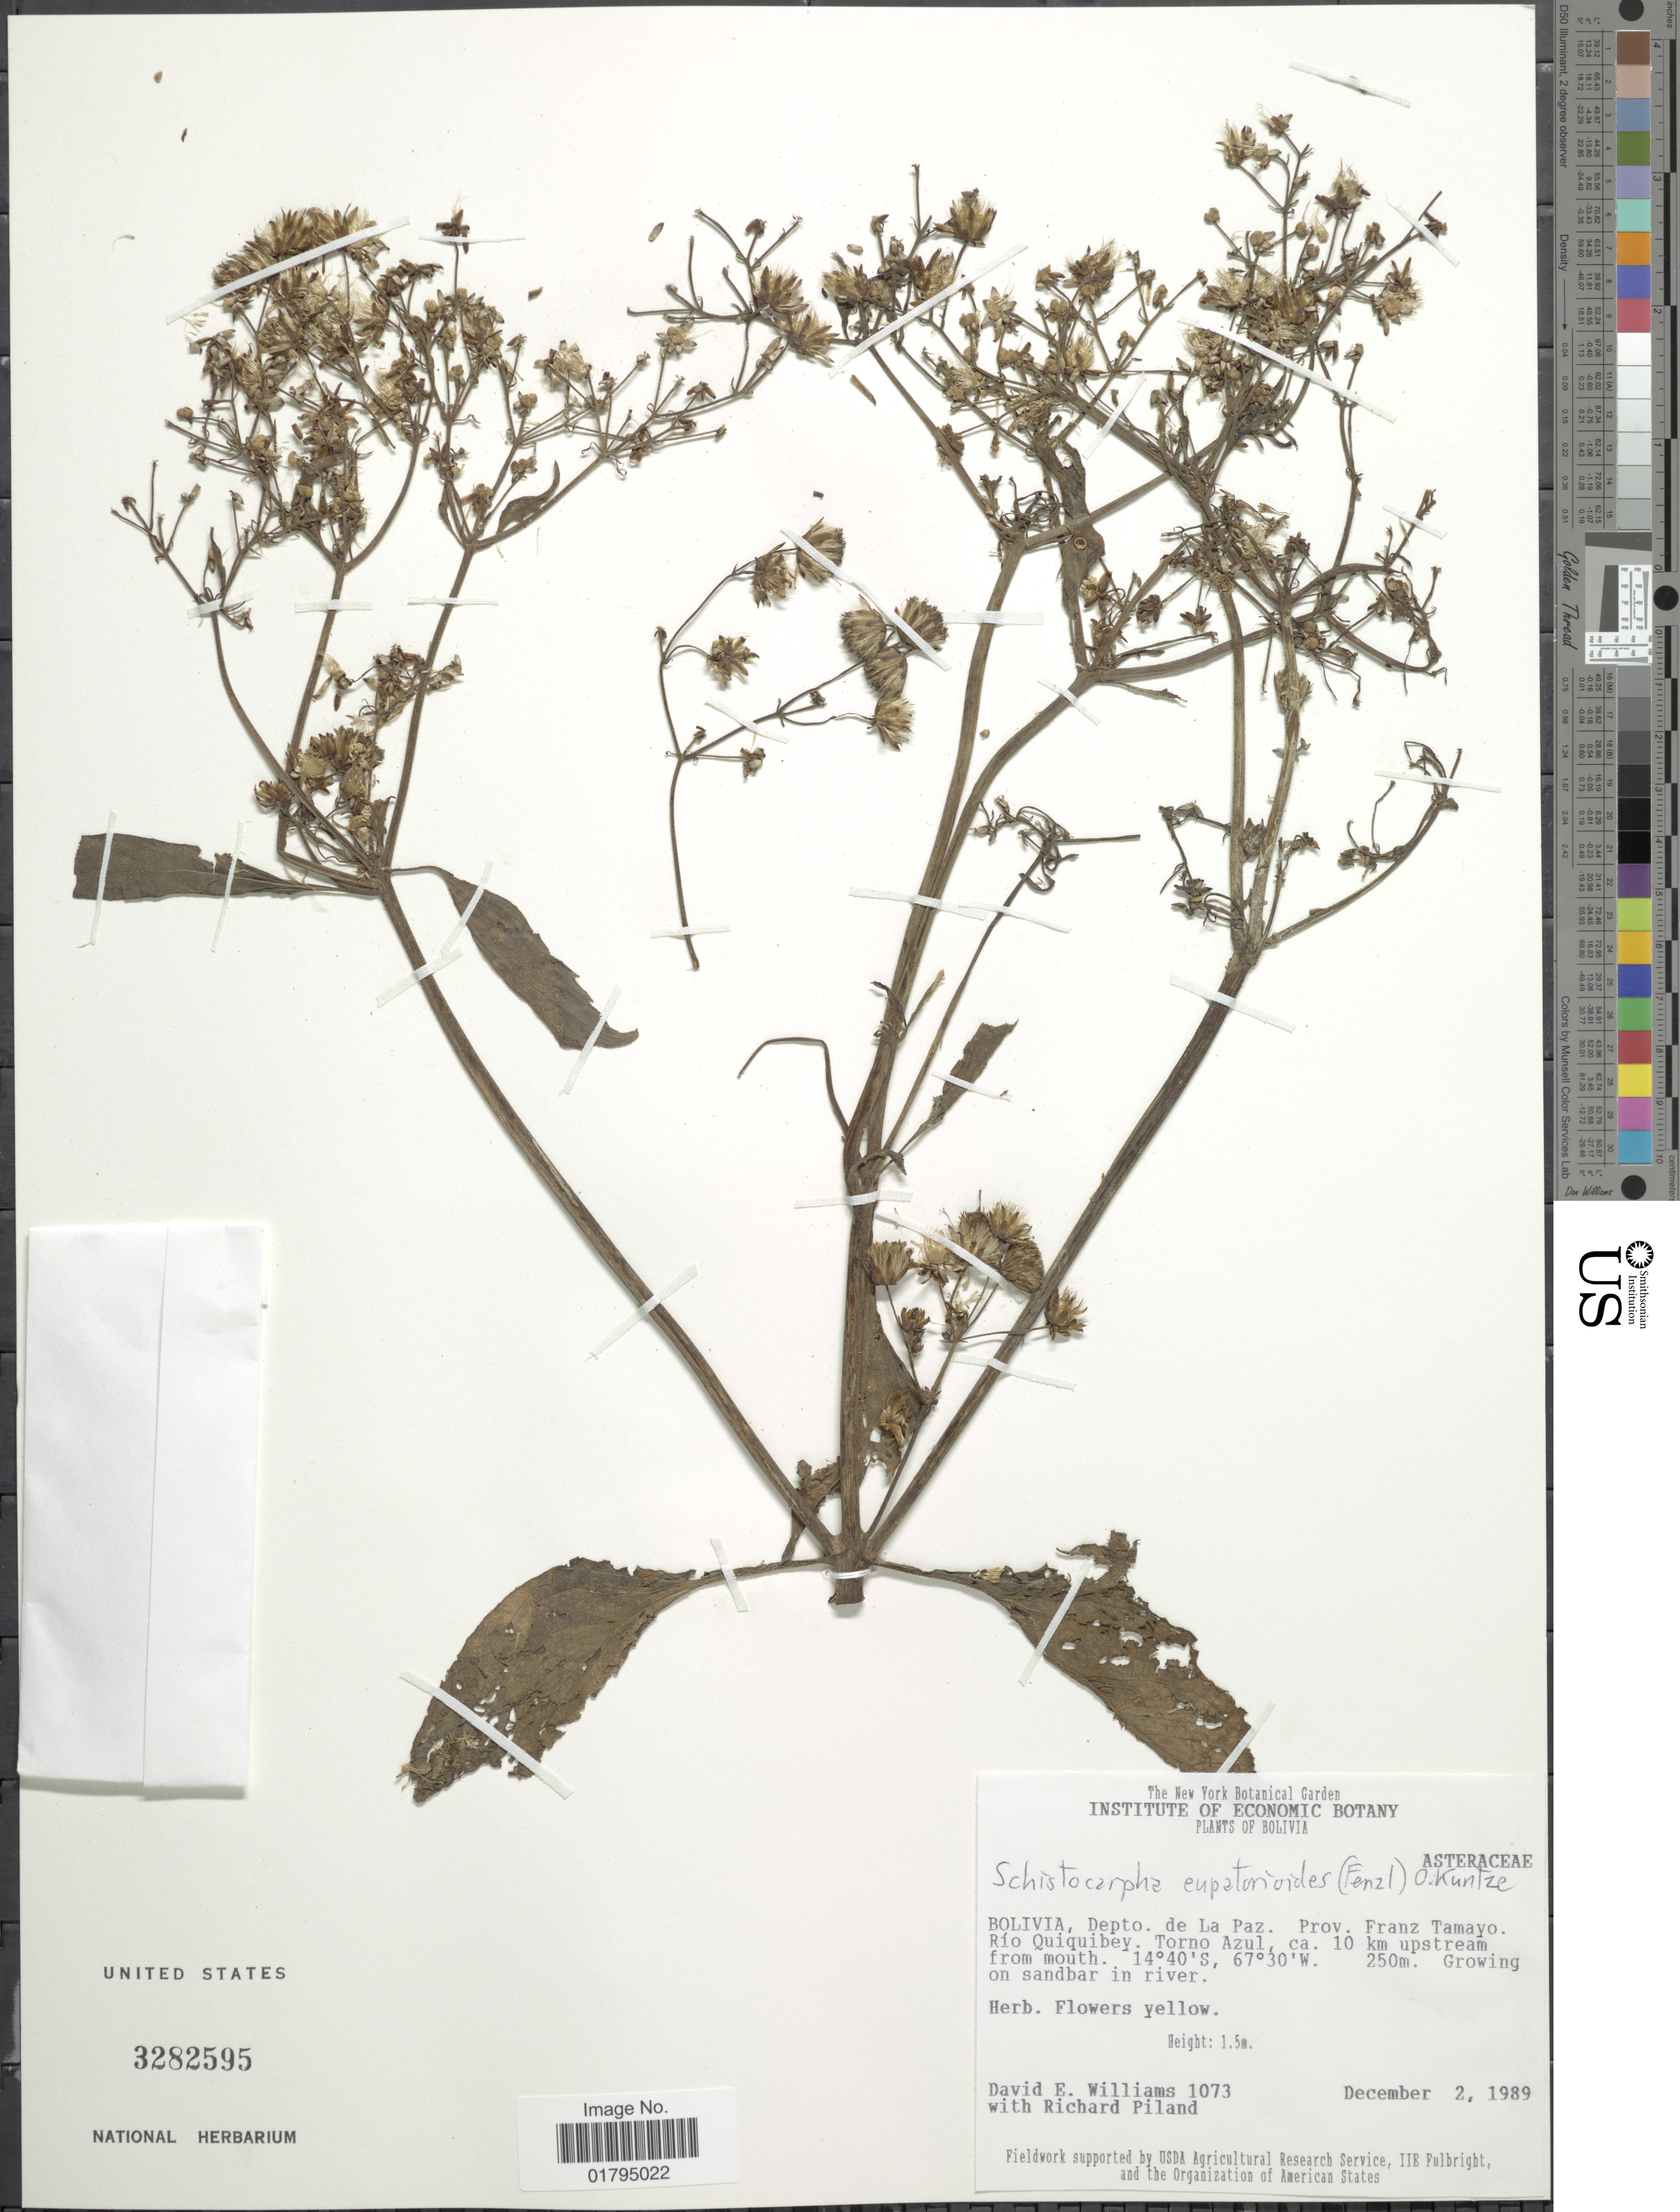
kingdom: Plantae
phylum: Tracheophyta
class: Magnoliopsida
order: Asterales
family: Asteraceae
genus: Schistocarpha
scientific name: Schistocarpha eupatorioides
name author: (Fenzl) Kuntze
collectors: D. E. Williams & R. Piland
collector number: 1073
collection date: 1989-12-02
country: Bolivia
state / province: La Paz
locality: Prov. Franz Tamayo. Rio Quiquibey . Torno Azul, ca. 10 km upstream from mouth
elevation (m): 250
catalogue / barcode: US 3282595